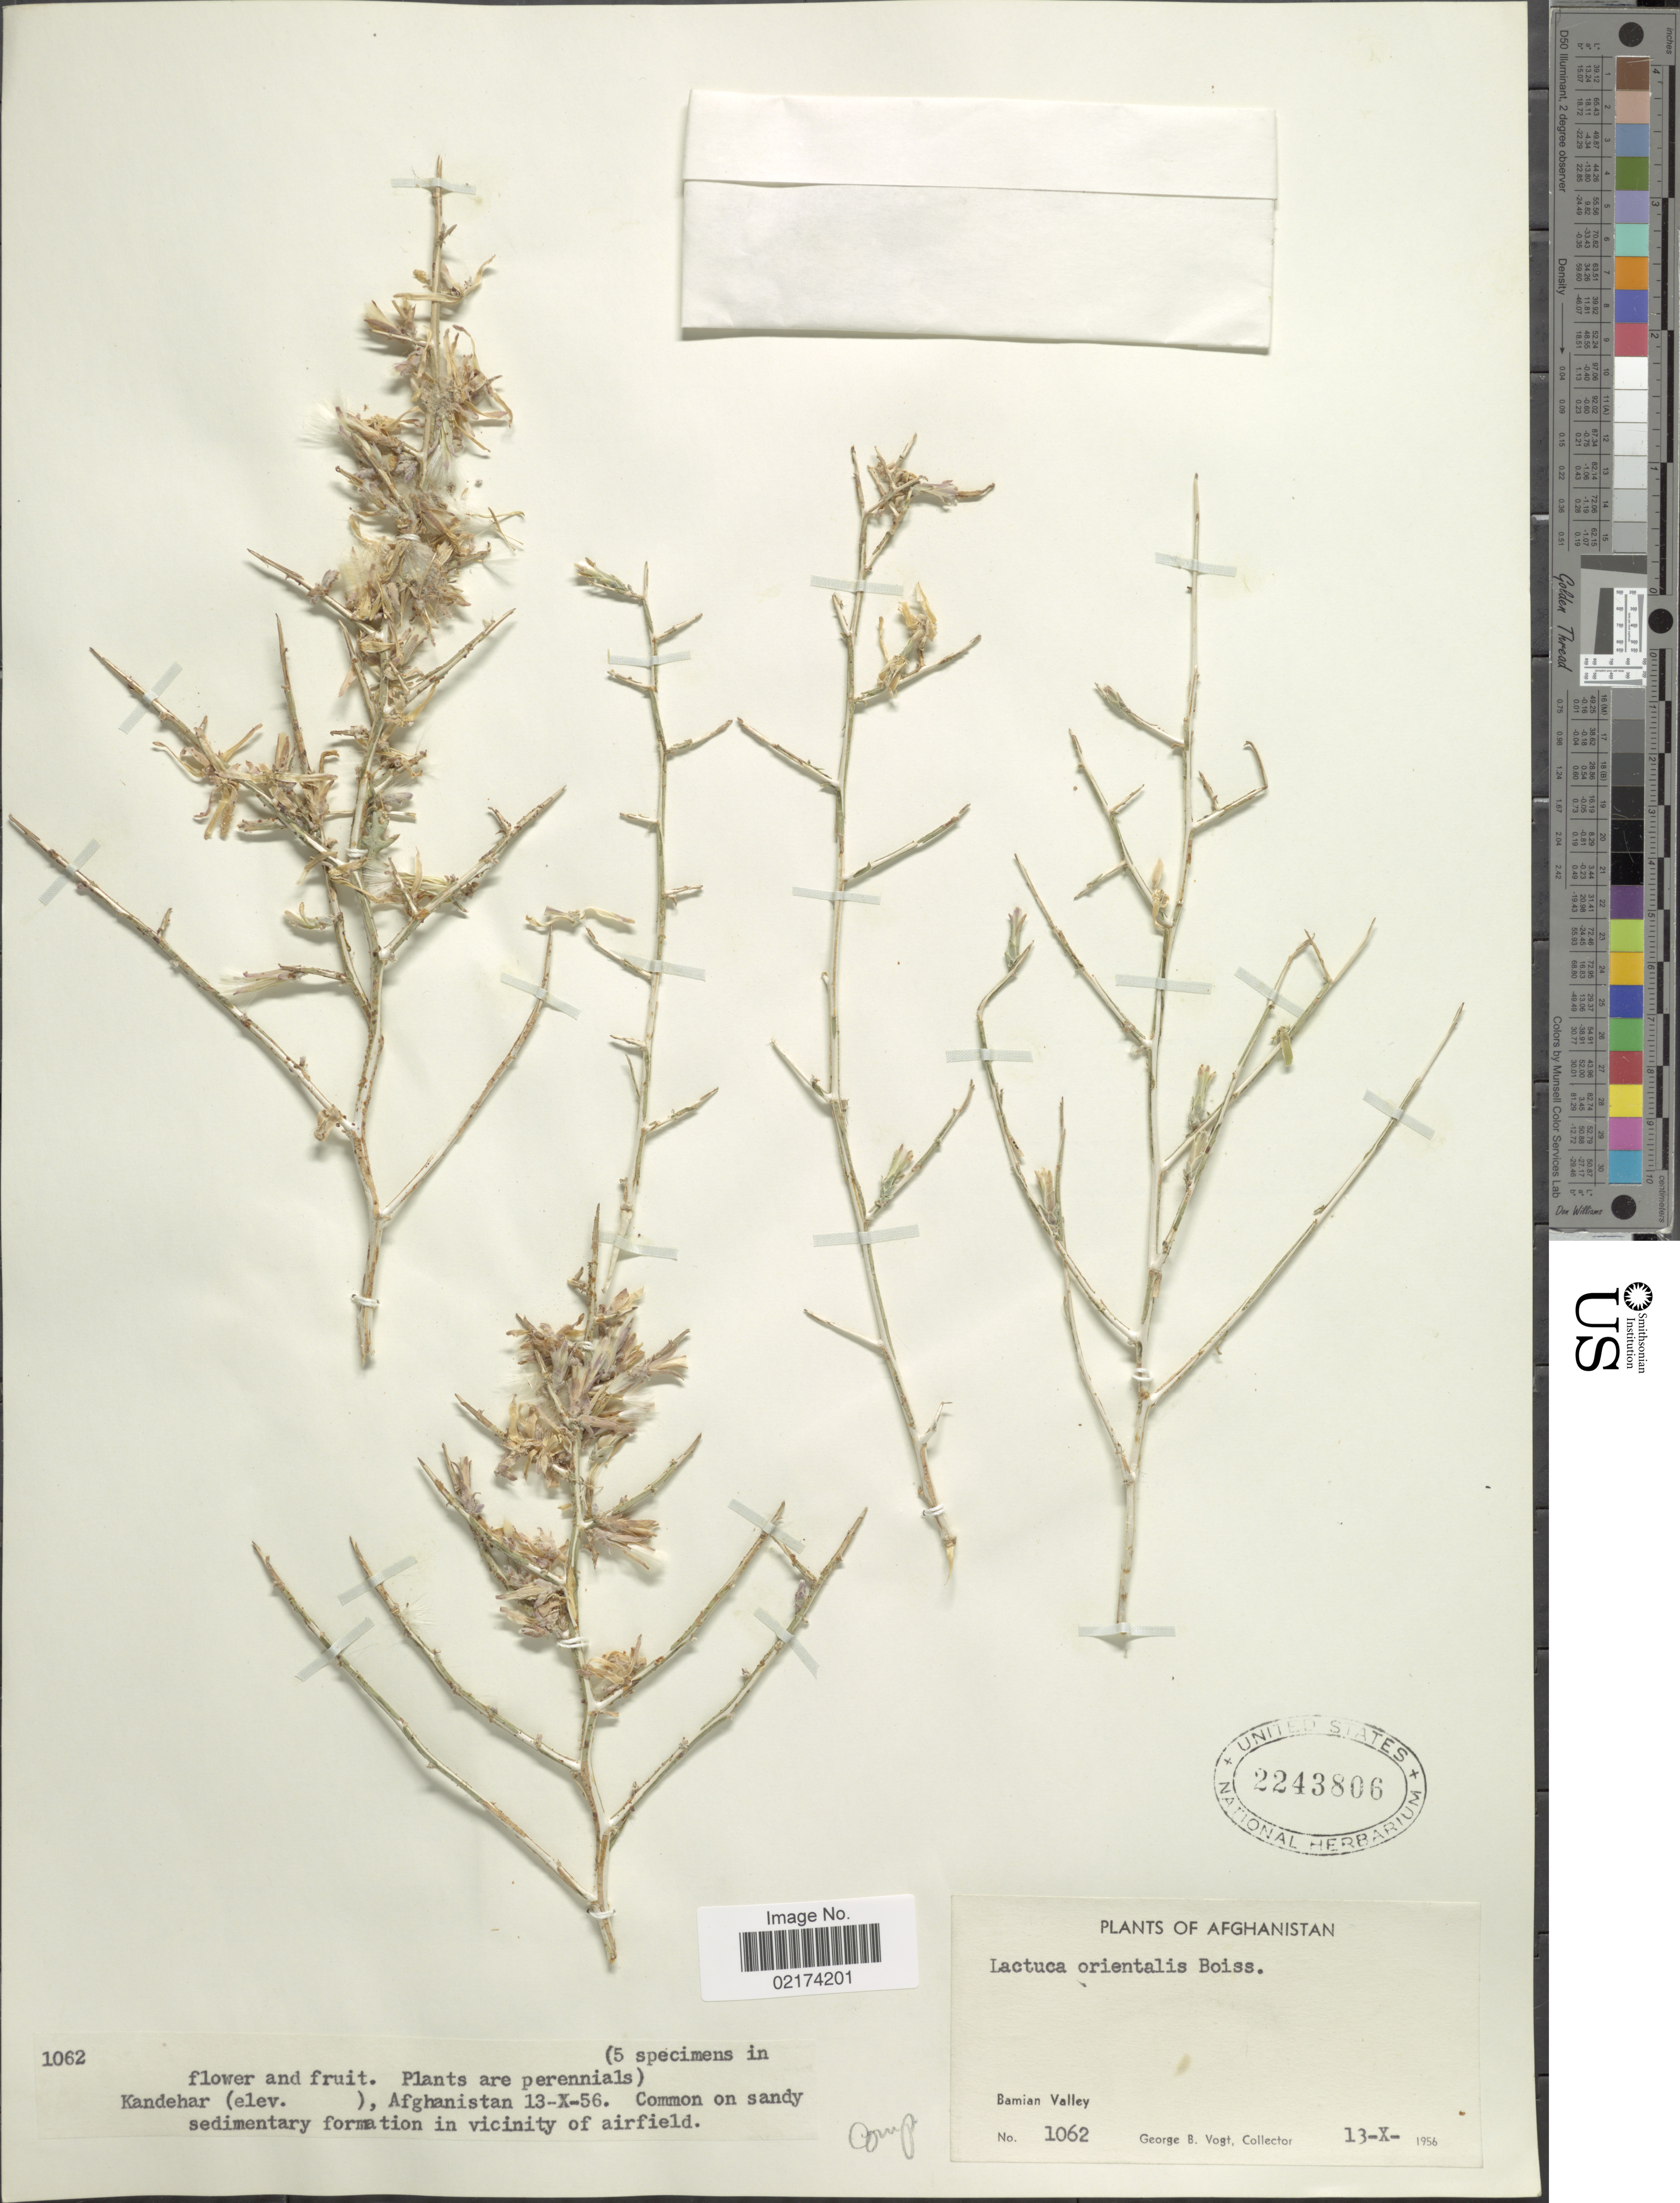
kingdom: Plantae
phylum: Tracheophyta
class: Magnoliopsida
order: Asterales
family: Asteraceae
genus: Lactuca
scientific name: Lactuca orientalis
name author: (Boiss.) Boiss.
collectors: G. B. Vogt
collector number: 1062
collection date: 1956-10-13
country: Afghanistan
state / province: Bamian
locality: Bamian Valley, Kandehar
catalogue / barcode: US 2243806